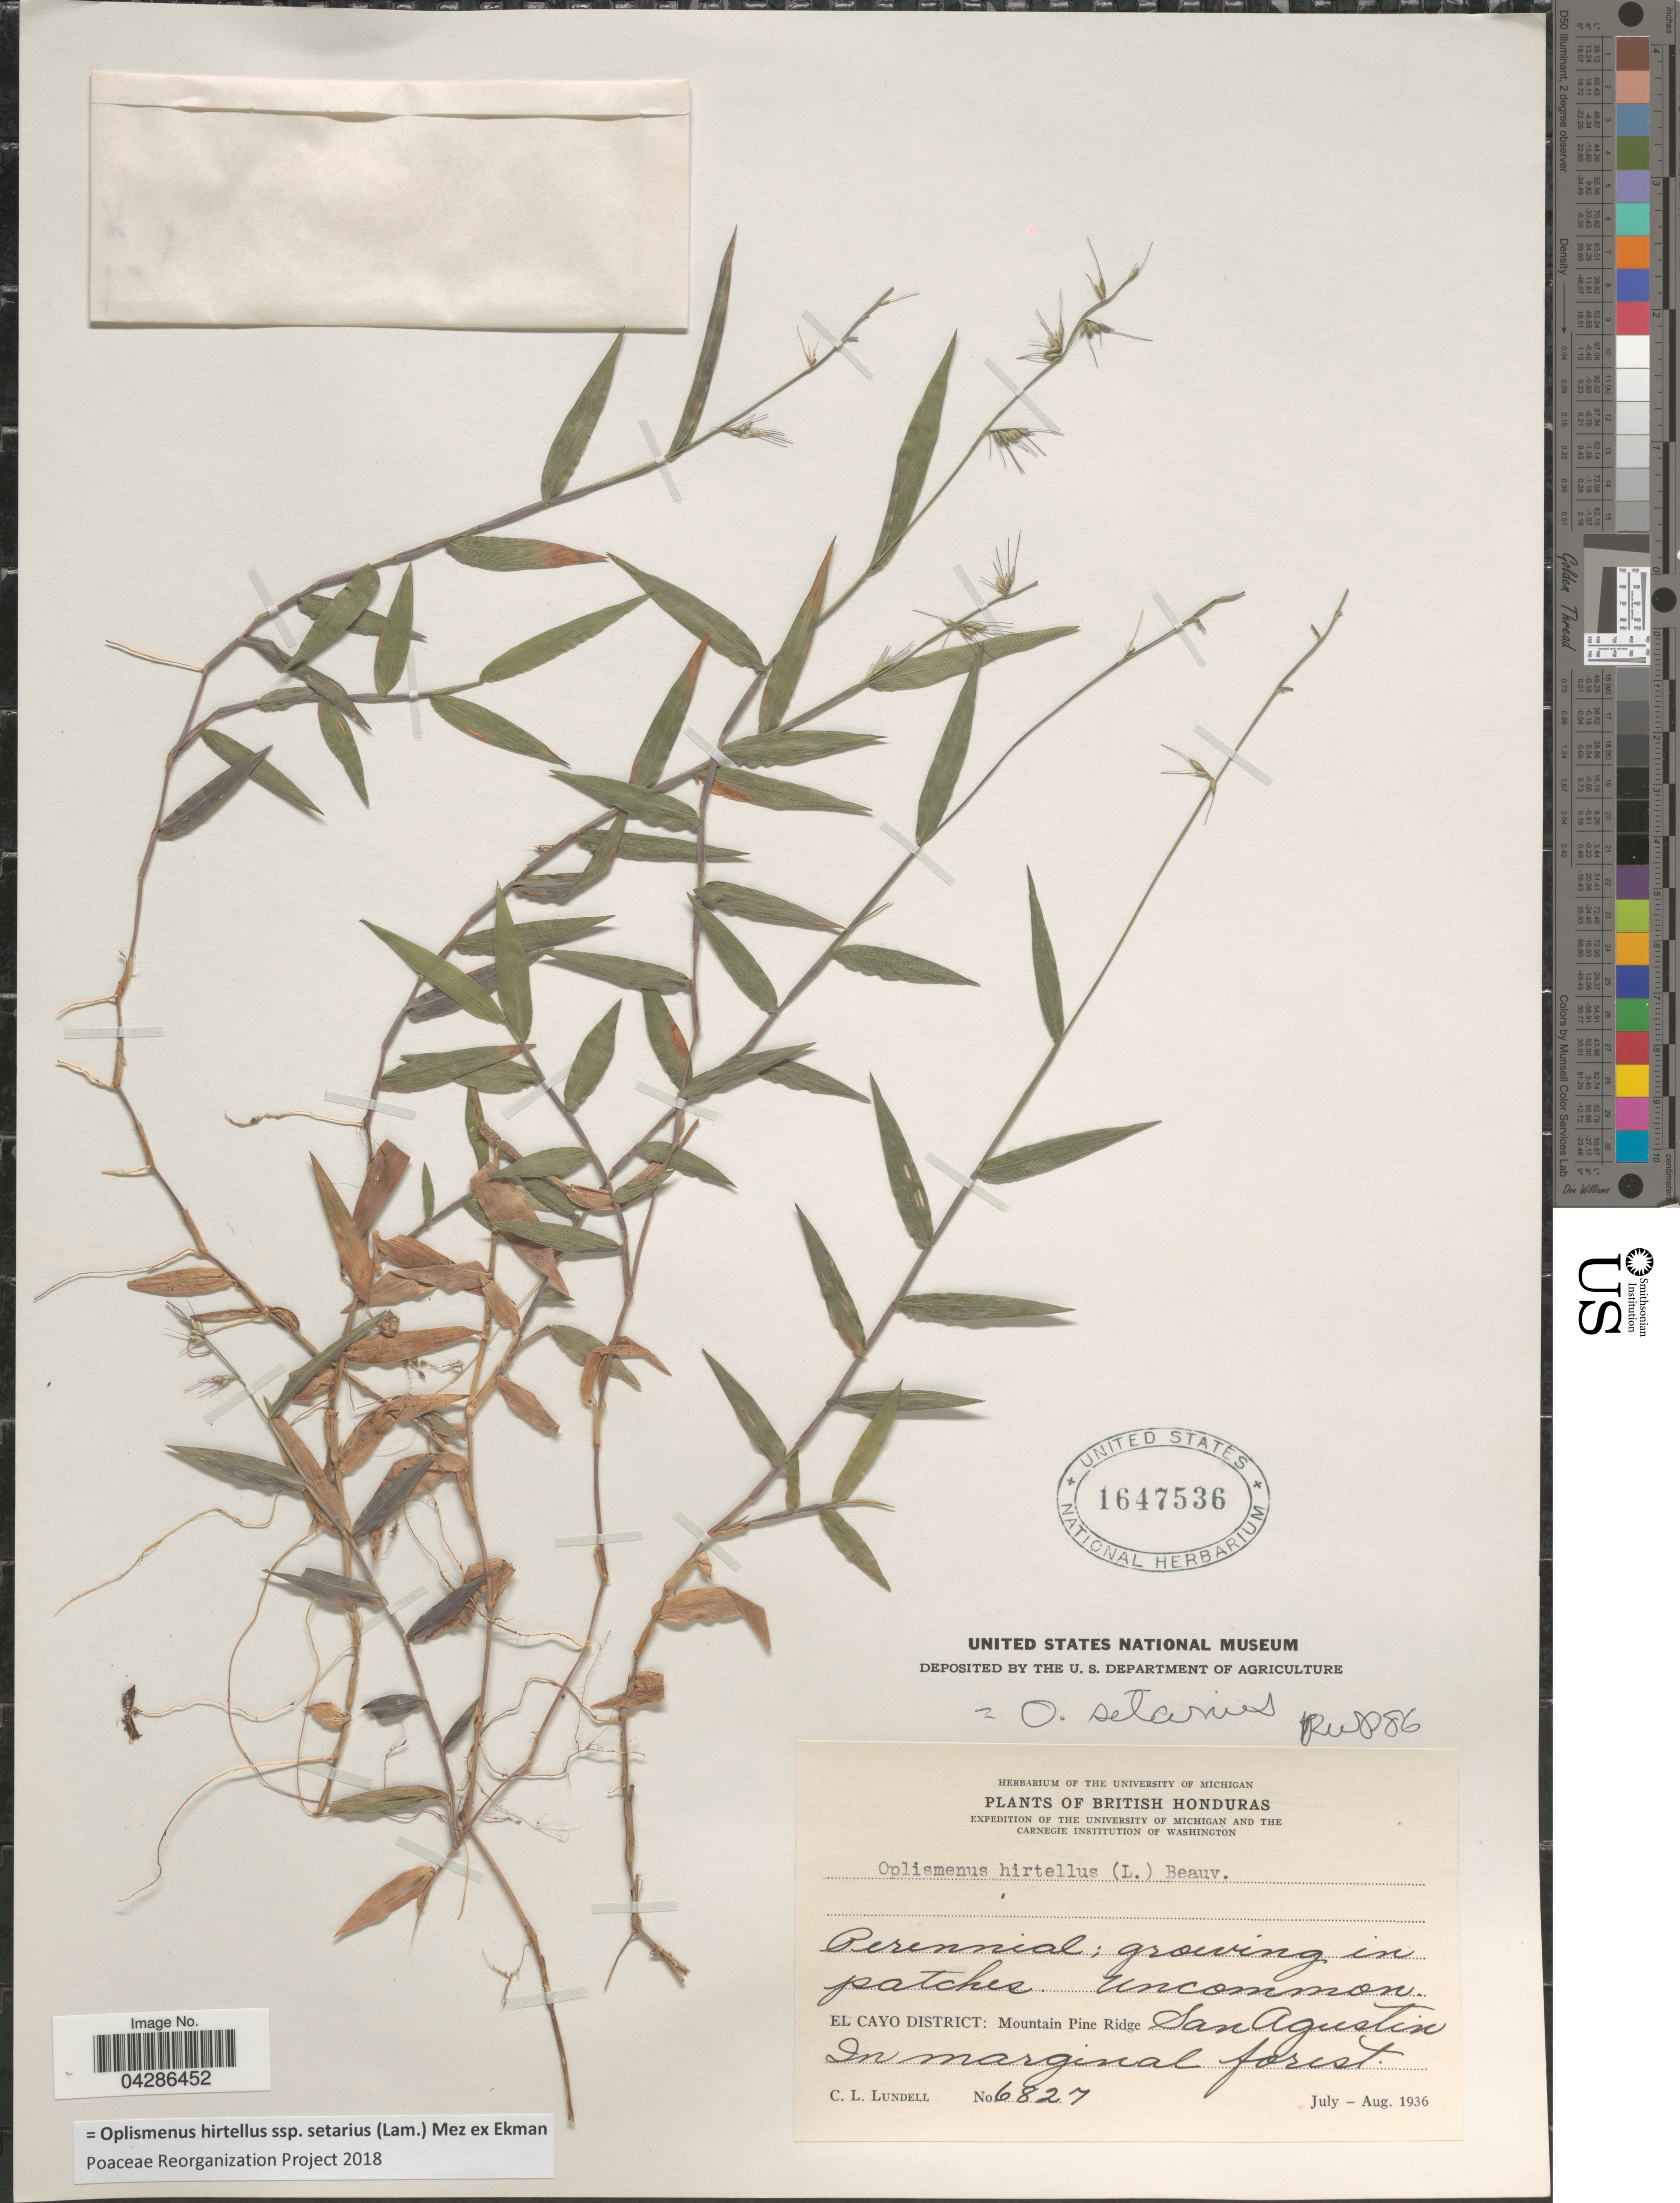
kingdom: Plantae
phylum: Tracheophyta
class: Liliopsida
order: Poales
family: Poaceae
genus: Oplismenus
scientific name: Oplismenus hirtellus subsp. setarius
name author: (Lam.) Mez ex Ekman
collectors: C. L. Lundell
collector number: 6827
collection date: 1936-07/1936-08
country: Belize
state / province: Cayo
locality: British Honduras. Expedition Of The University Of Michigan And The Carnegie Institution Of Washington. El Cayo District: San Agustin.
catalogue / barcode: US 1647536